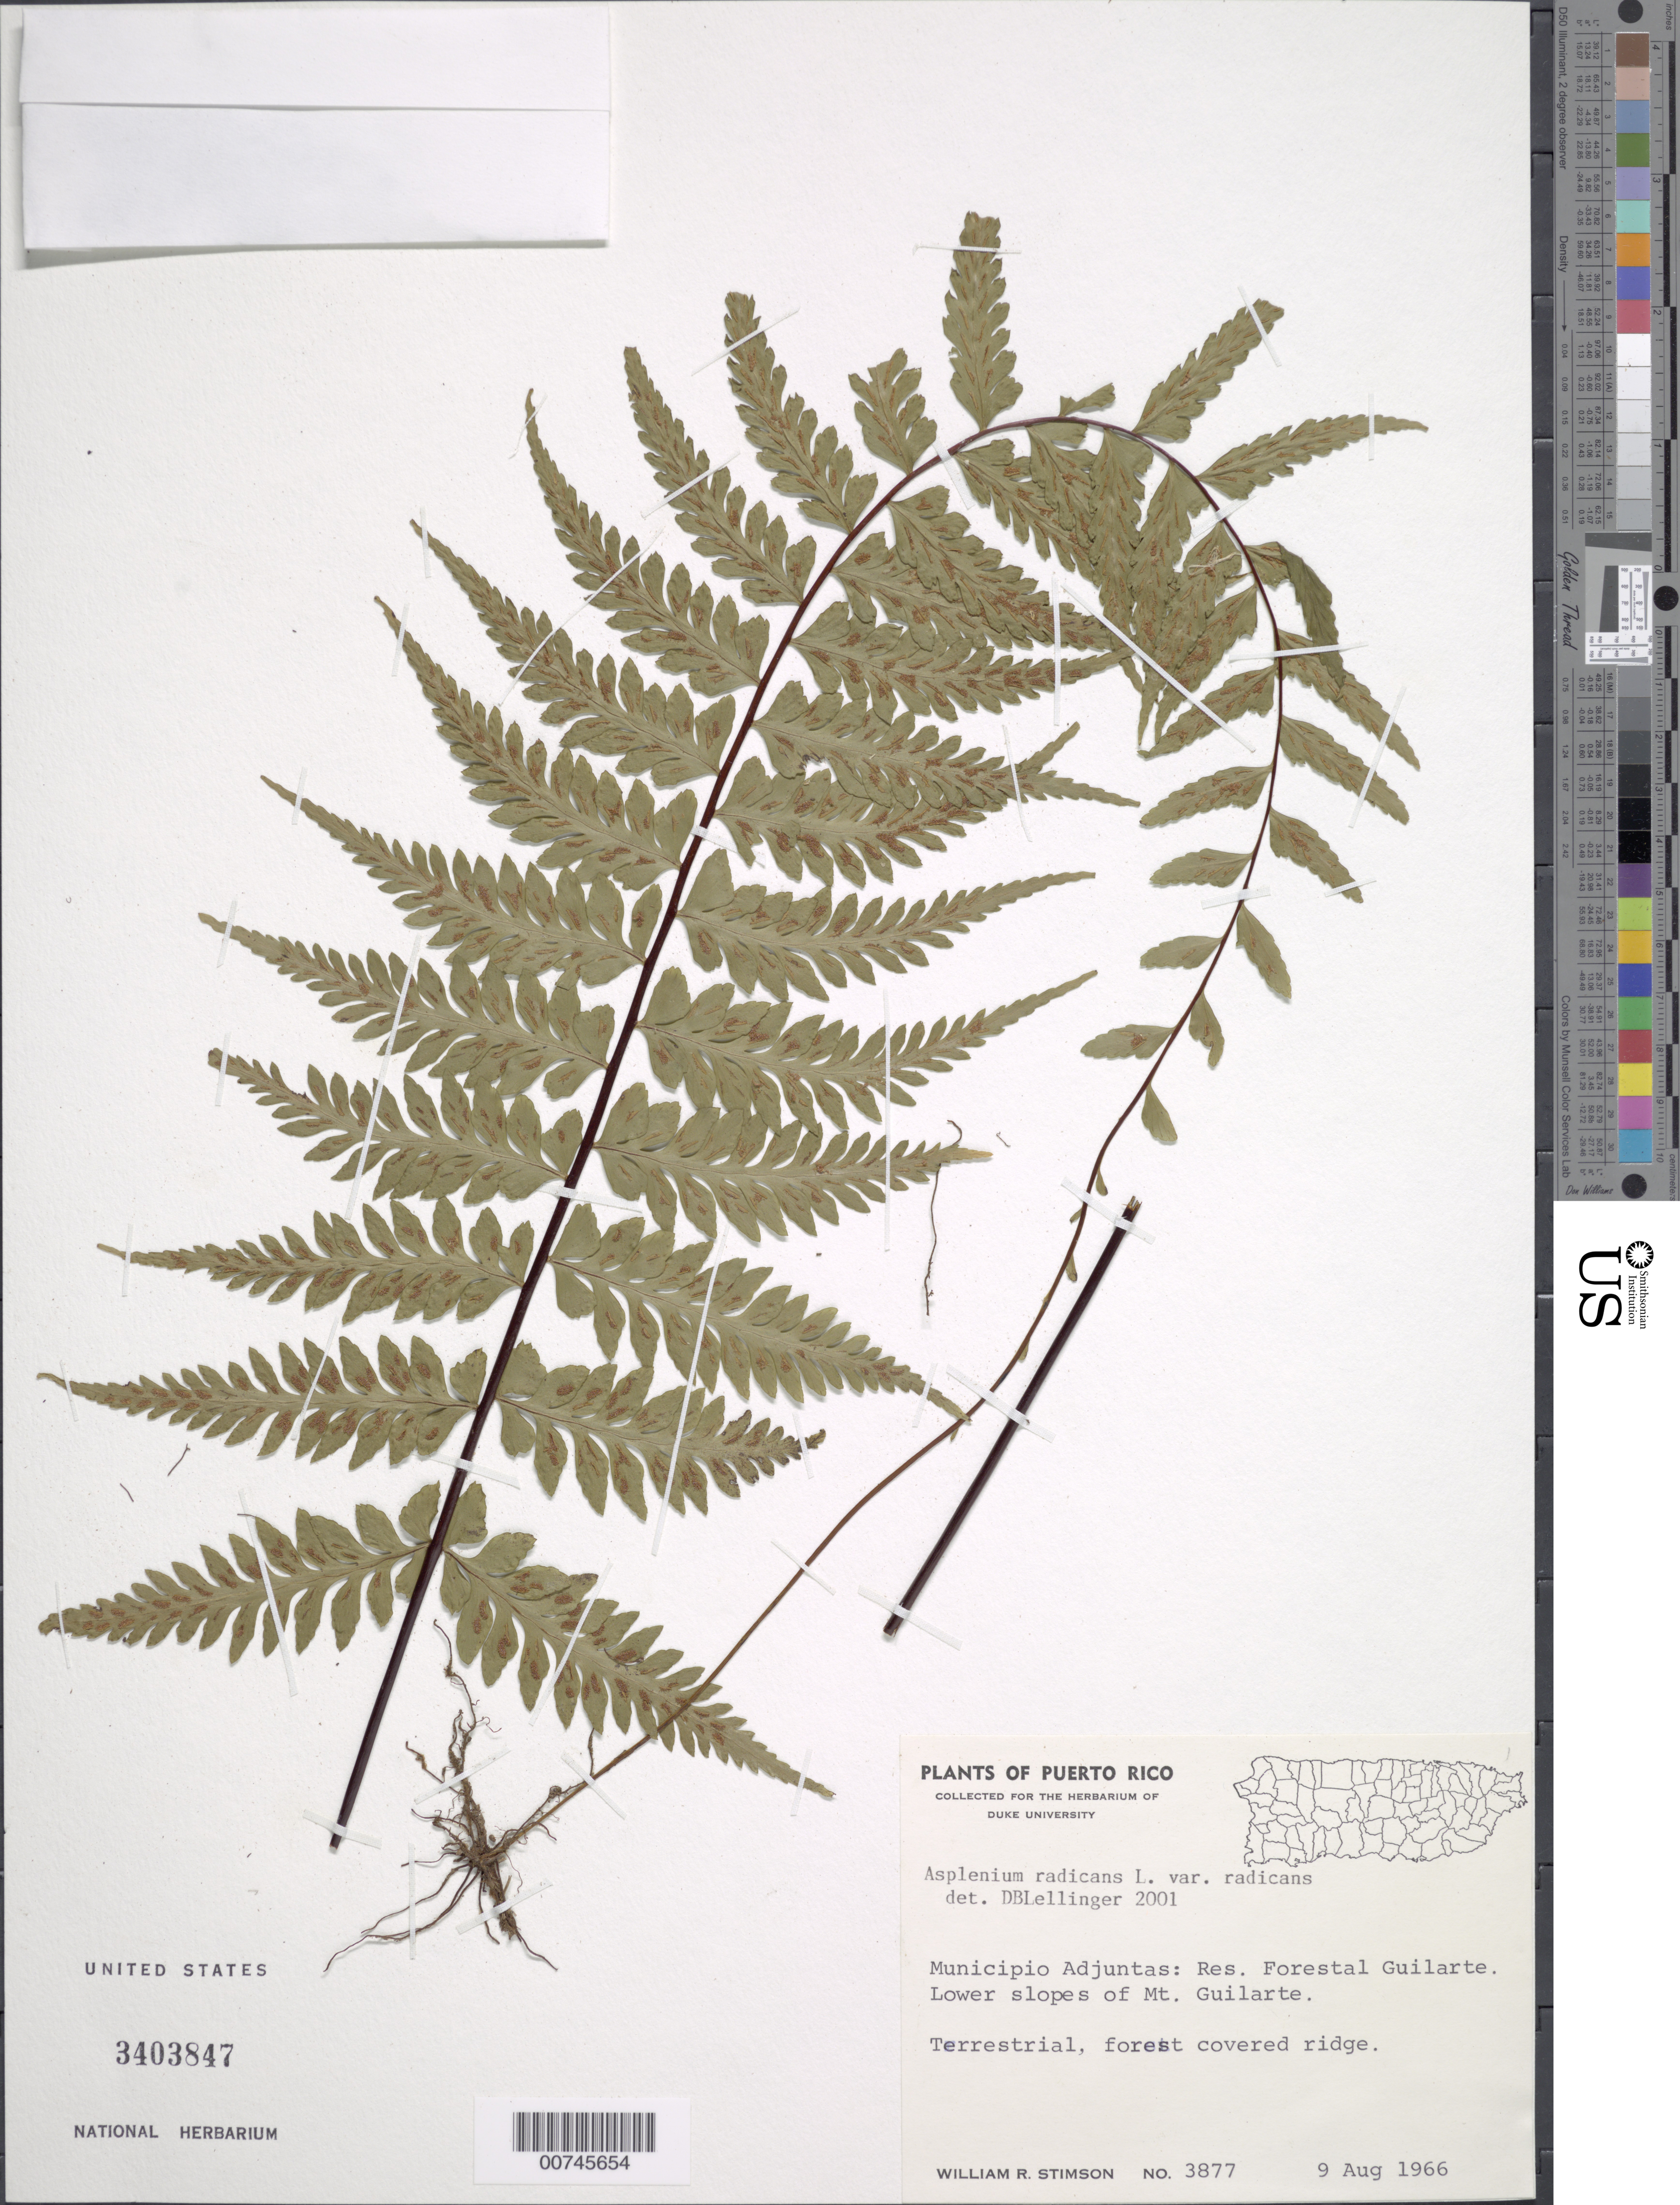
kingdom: Plantae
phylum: Tracheophyta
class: Polypodiopsida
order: Polypodiales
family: Aspleniaceae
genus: Asplenium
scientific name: Asplenium radicans var. radicans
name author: L.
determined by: Lellinger, David B., (BOT), Smithsonian Institution - National Museum of Natural History (UNITED STATES)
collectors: W. R. Stimson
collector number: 3877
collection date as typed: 09 Aug 1966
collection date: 1966-08-09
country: Puerto Rico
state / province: Adjuntas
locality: Mun. Adjuntas: Res. Forestal Guilarte. Lower slopes of Mt. Guilarte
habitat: Forest covered ridge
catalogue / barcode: US 3403847